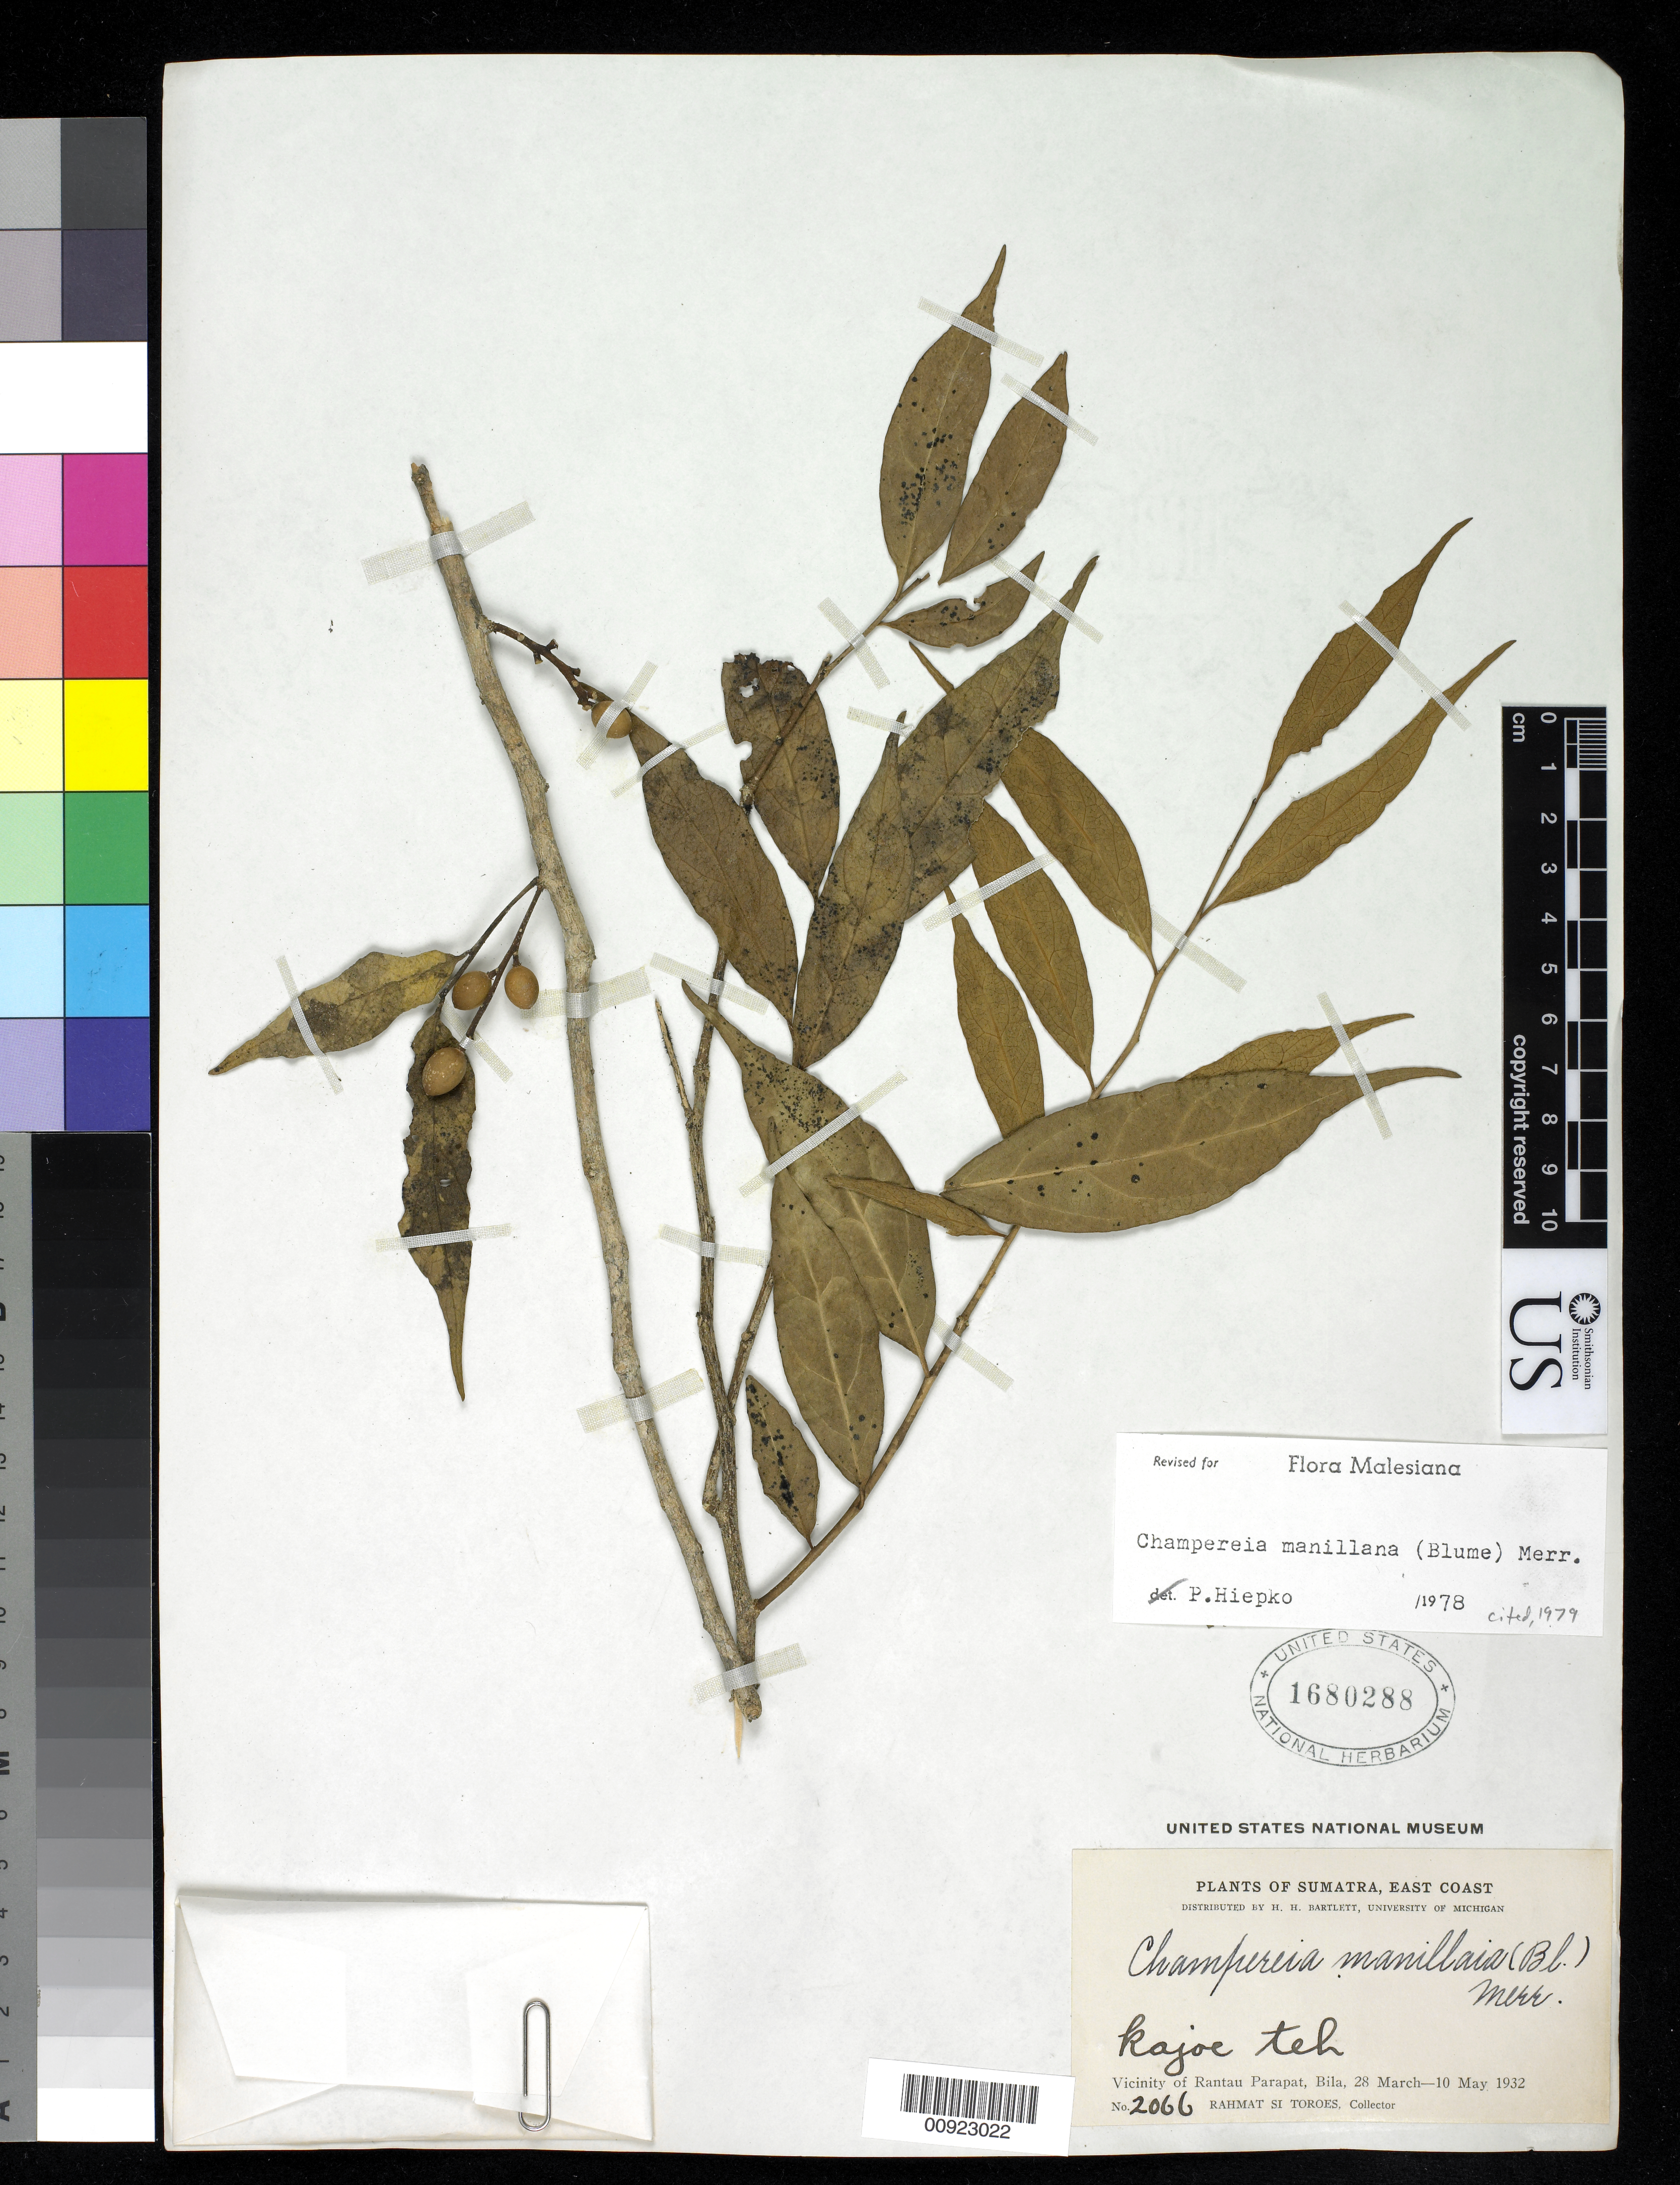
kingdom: Plantae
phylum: Tracheophyta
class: Magnoliopsida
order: Santalales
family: Opiliaceae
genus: Champereia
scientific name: Champereia manillana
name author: (Blume) Merr.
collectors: Rahmat Si Boeea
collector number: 2066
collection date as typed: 28 Mar 1932 to 10 May 1932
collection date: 1932-03-28/1932-05-10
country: Indonesia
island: Sumatra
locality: East coast, vicinity of Rantau Parapat, Bila.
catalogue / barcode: US 1680288